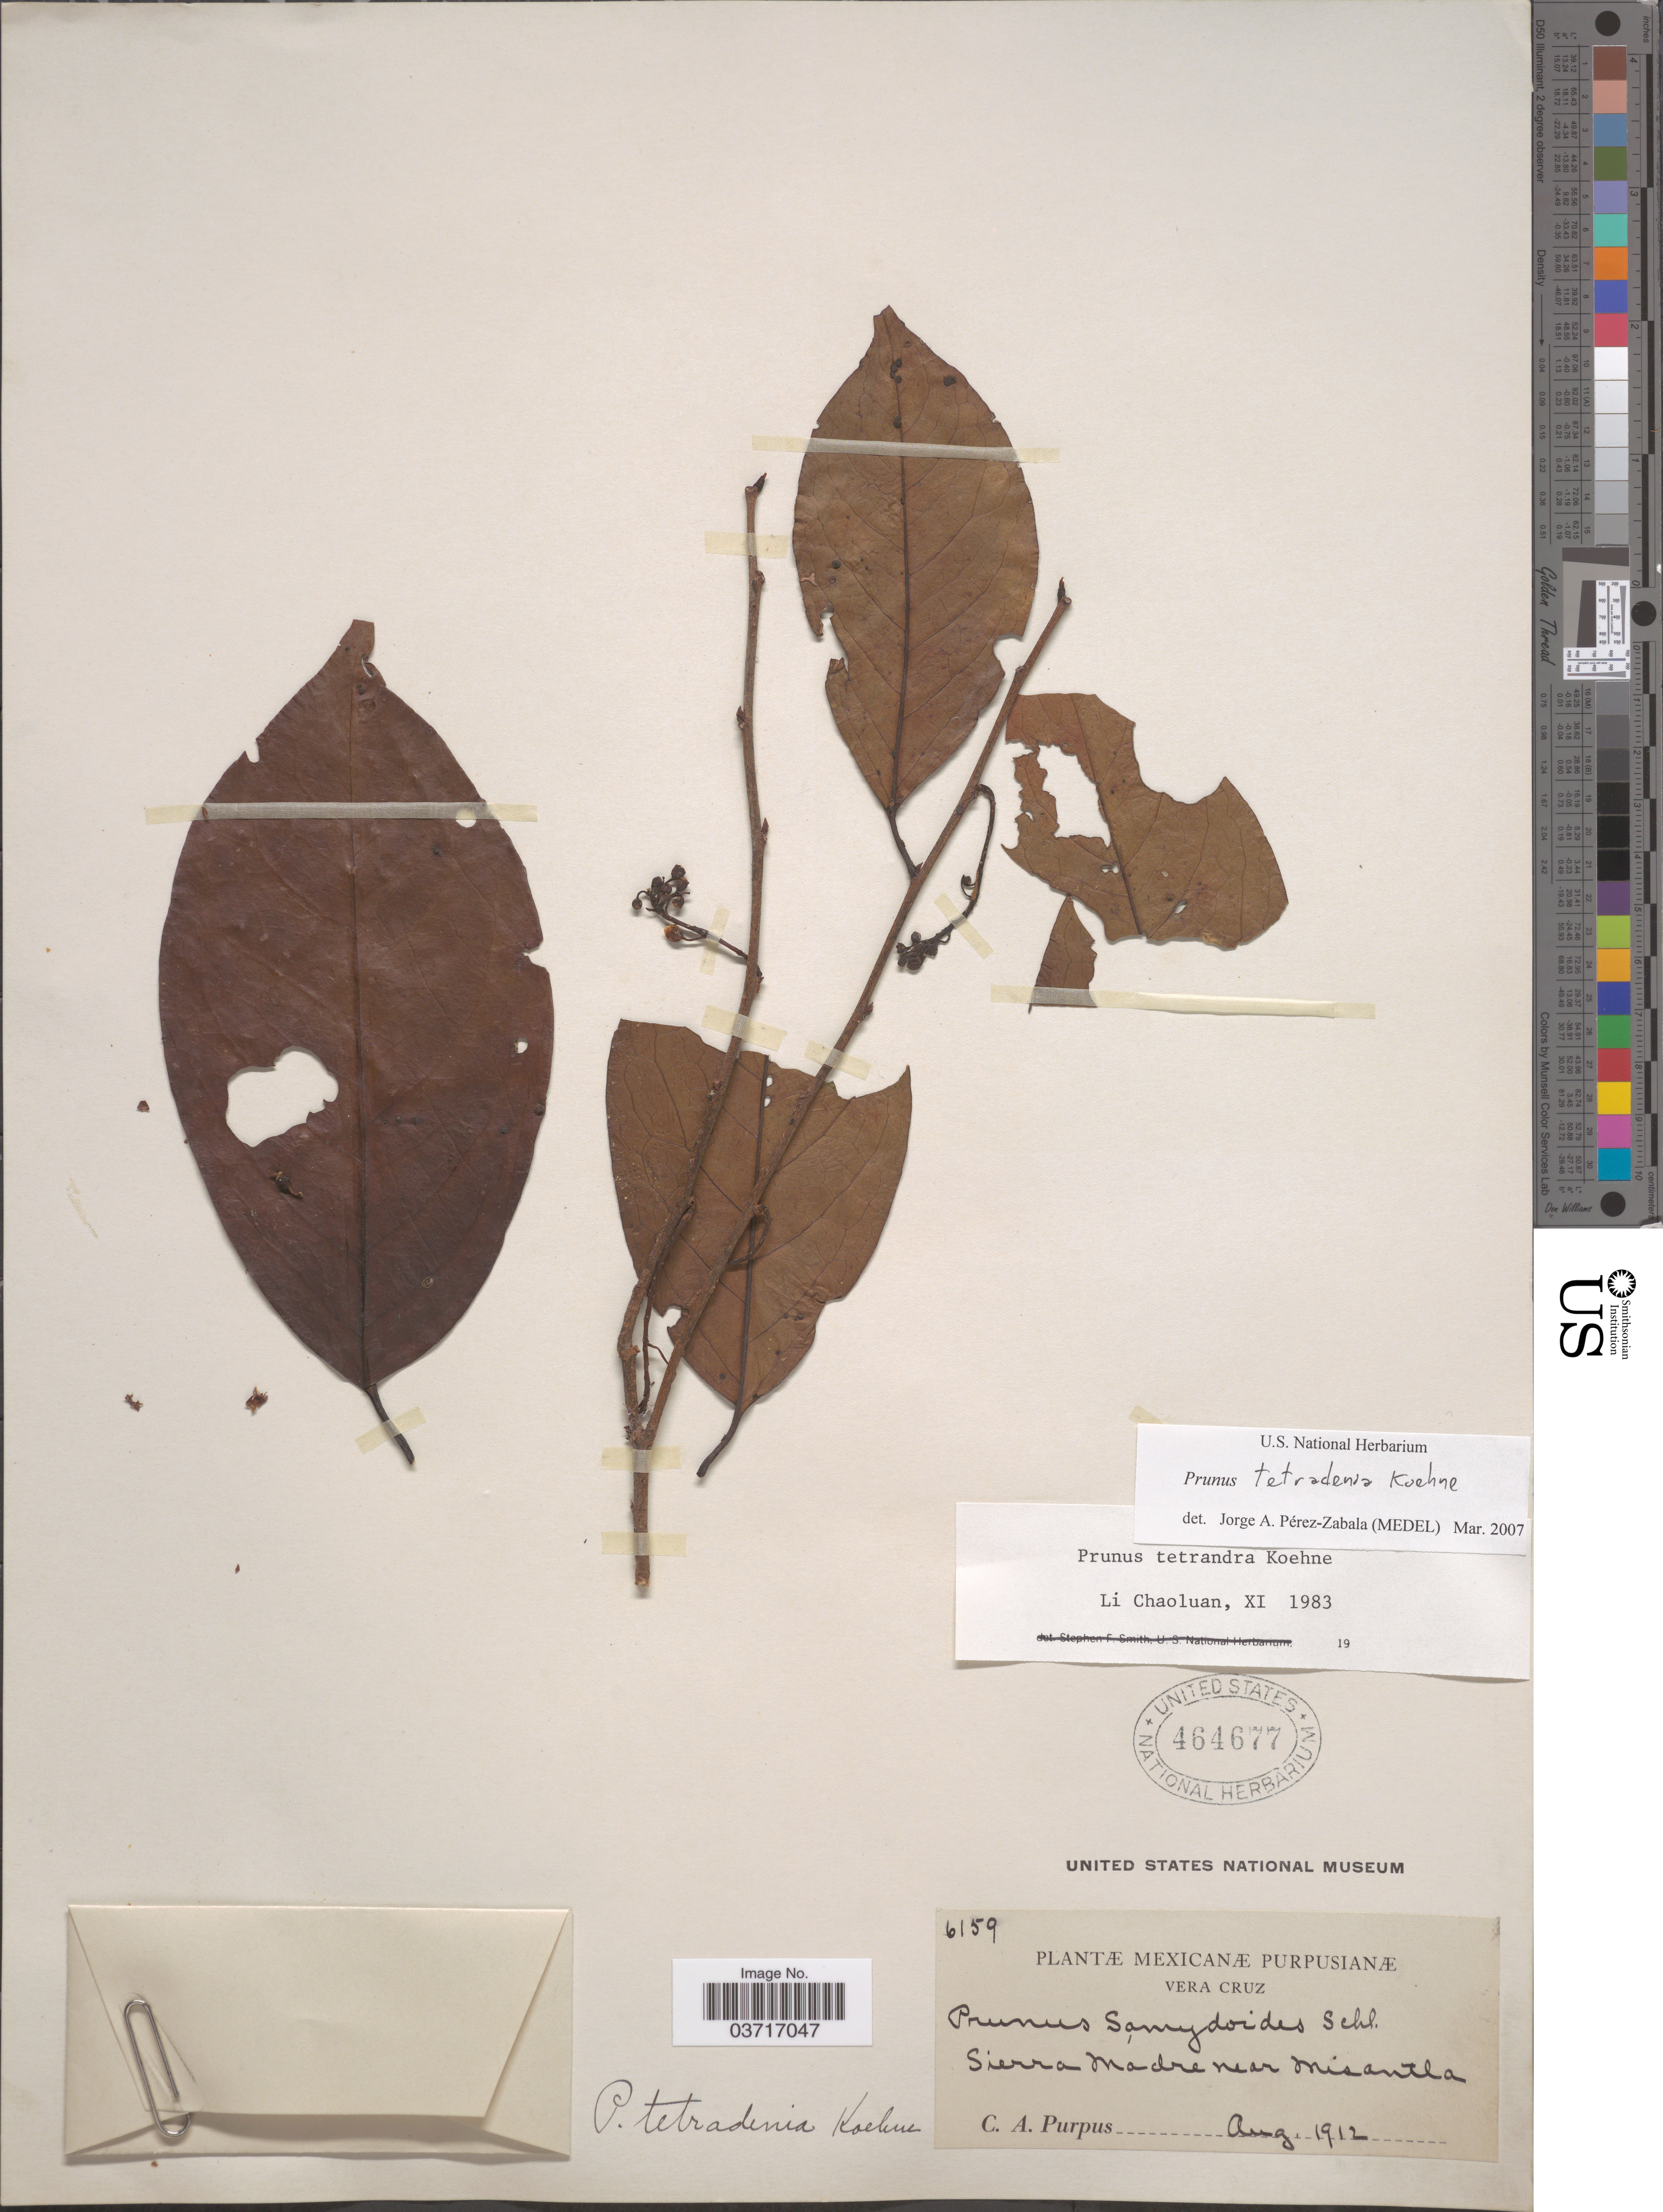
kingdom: Plantae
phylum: Tracheophyta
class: Magnoliopsida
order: Rosales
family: Rosaceae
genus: Prunus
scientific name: Prunus tetradenia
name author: Koehne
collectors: C. A. Purpus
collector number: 6159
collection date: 1912-08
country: Mexico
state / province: Veracruz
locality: Vera Cruz. Sierra Madre near Misantla.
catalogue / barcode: US 464677